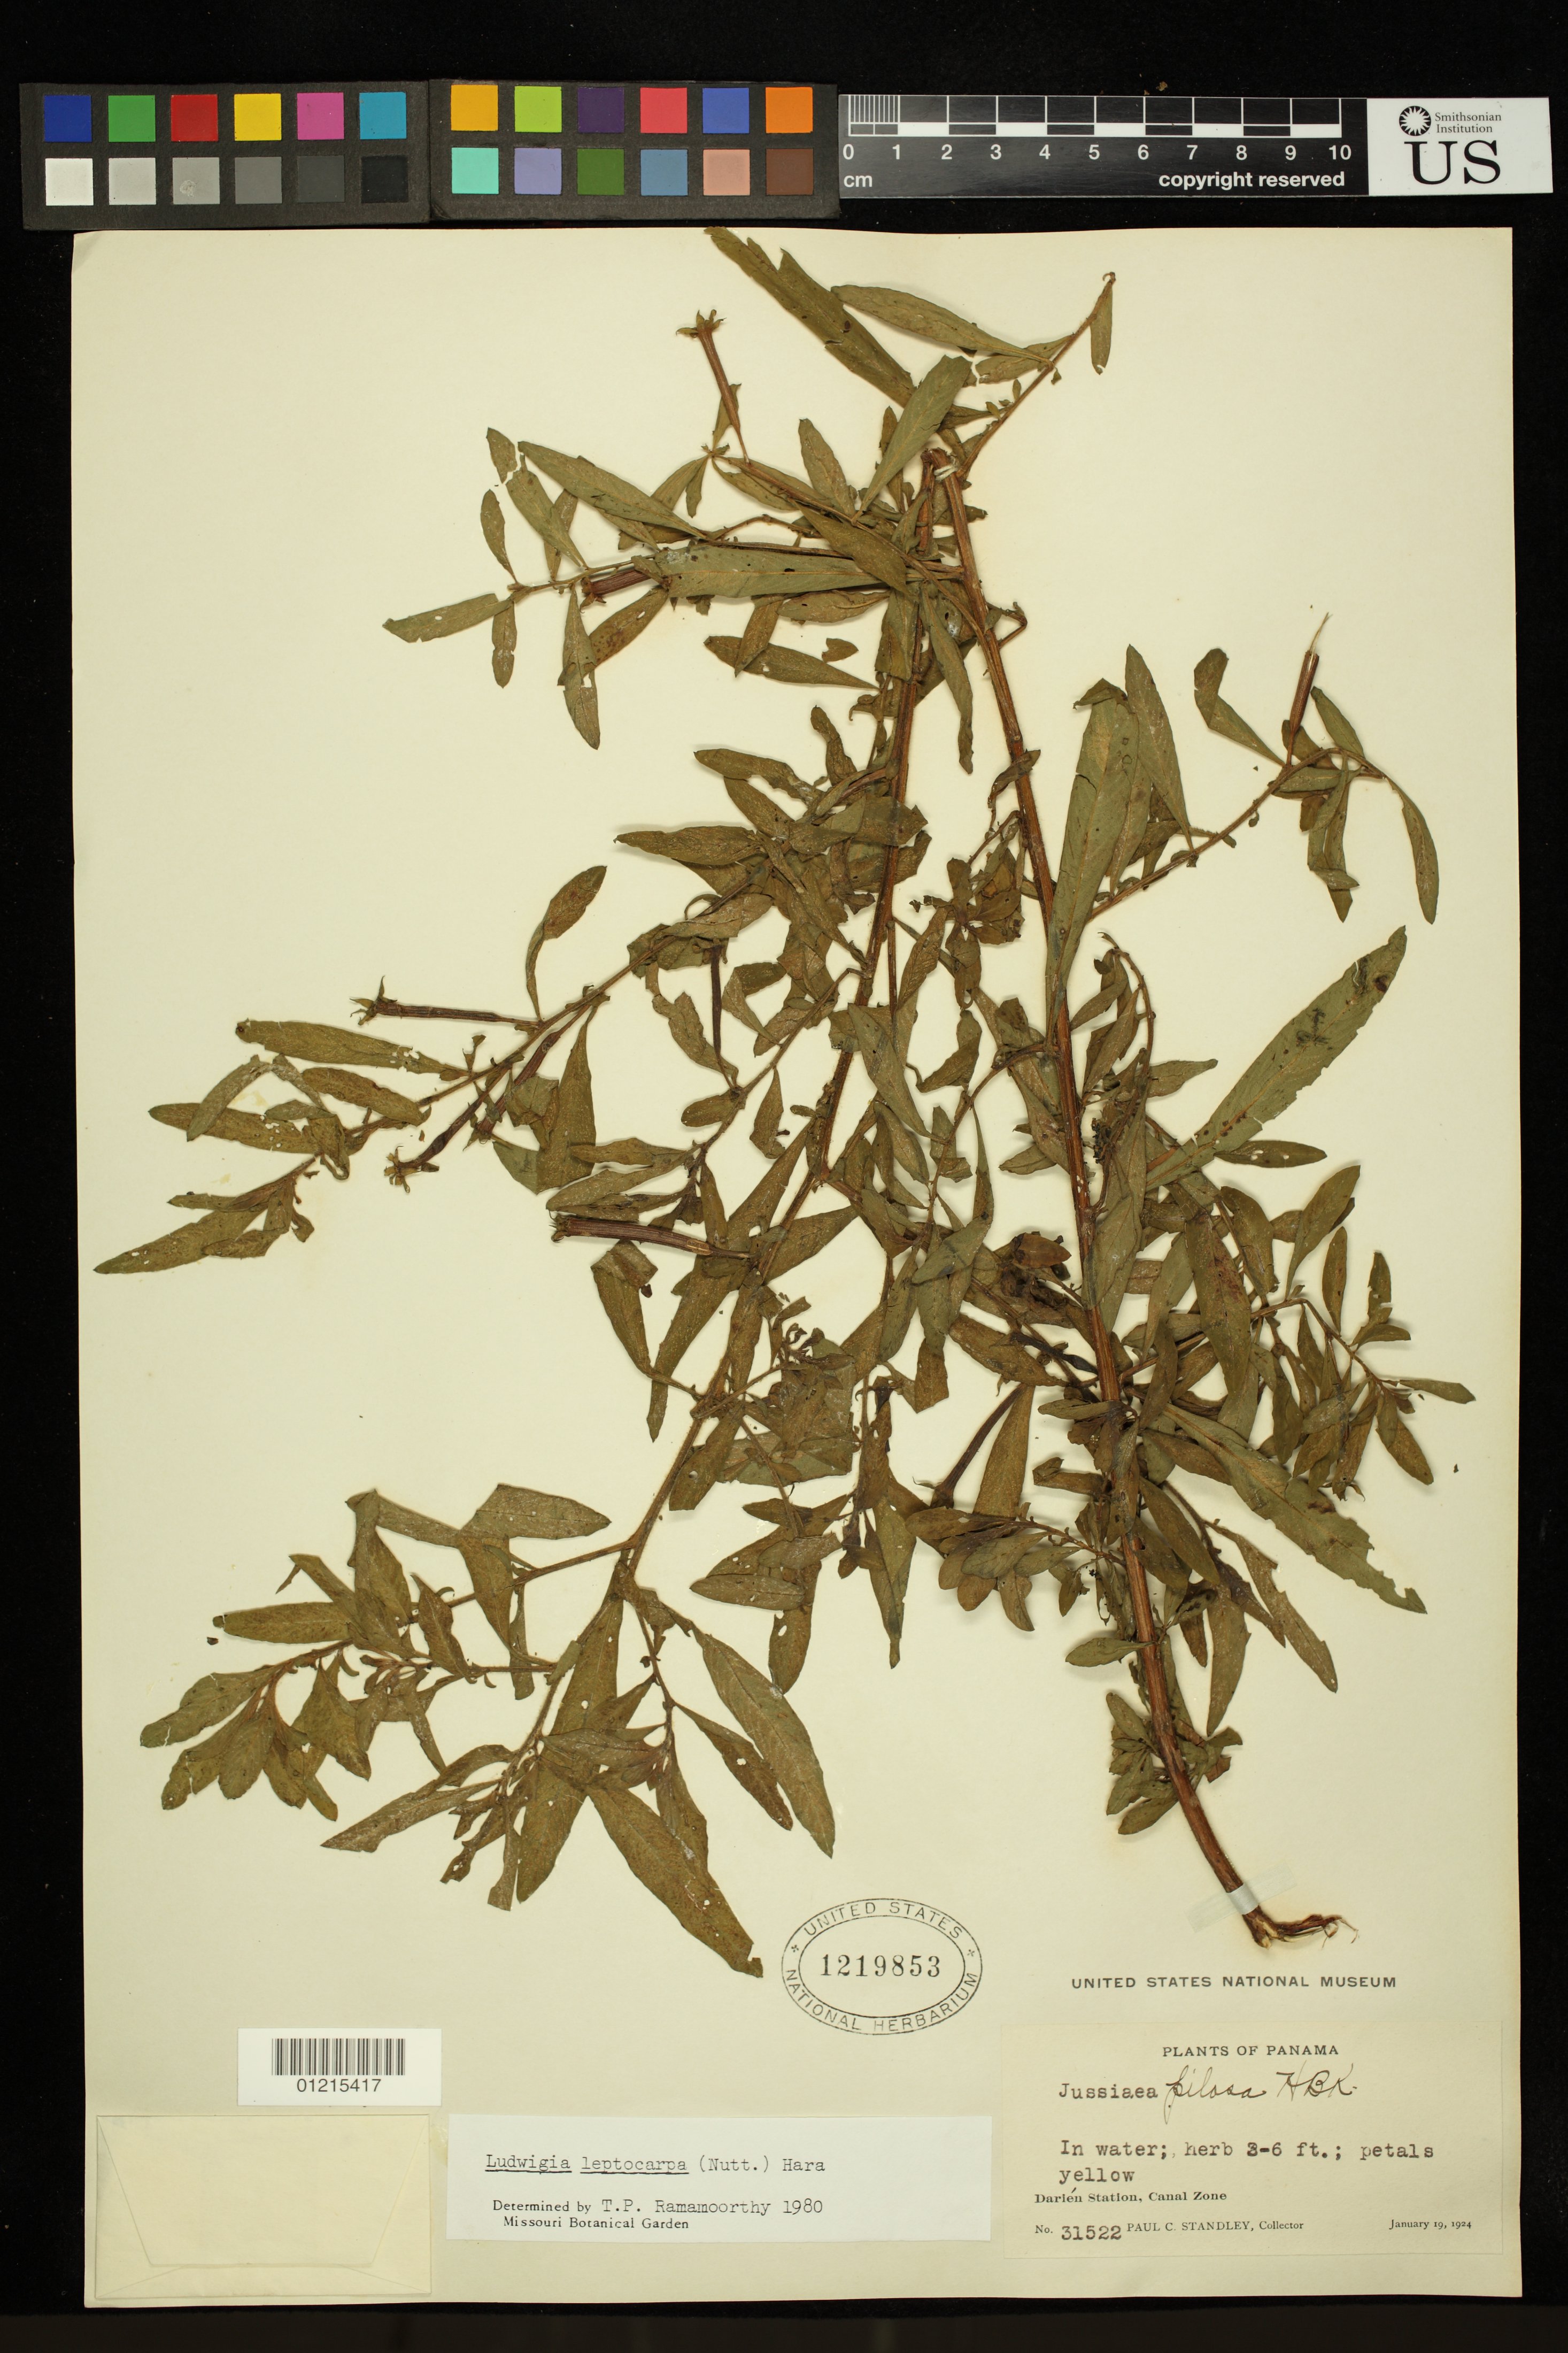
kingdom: Plantae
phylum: Tracheophyta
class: Magnoliopsida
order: Myrtales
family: Onagraceae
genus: Ludwigia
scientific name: Ludwigia leptocarpa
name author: (Nutt.) H. Hara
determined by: Ramamoorthy, T. P.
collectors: P. C. Standley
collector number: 31522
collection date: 1924-01-19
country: Panama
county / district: Canal Zone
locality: Darien Station.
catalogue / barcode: US 1219853